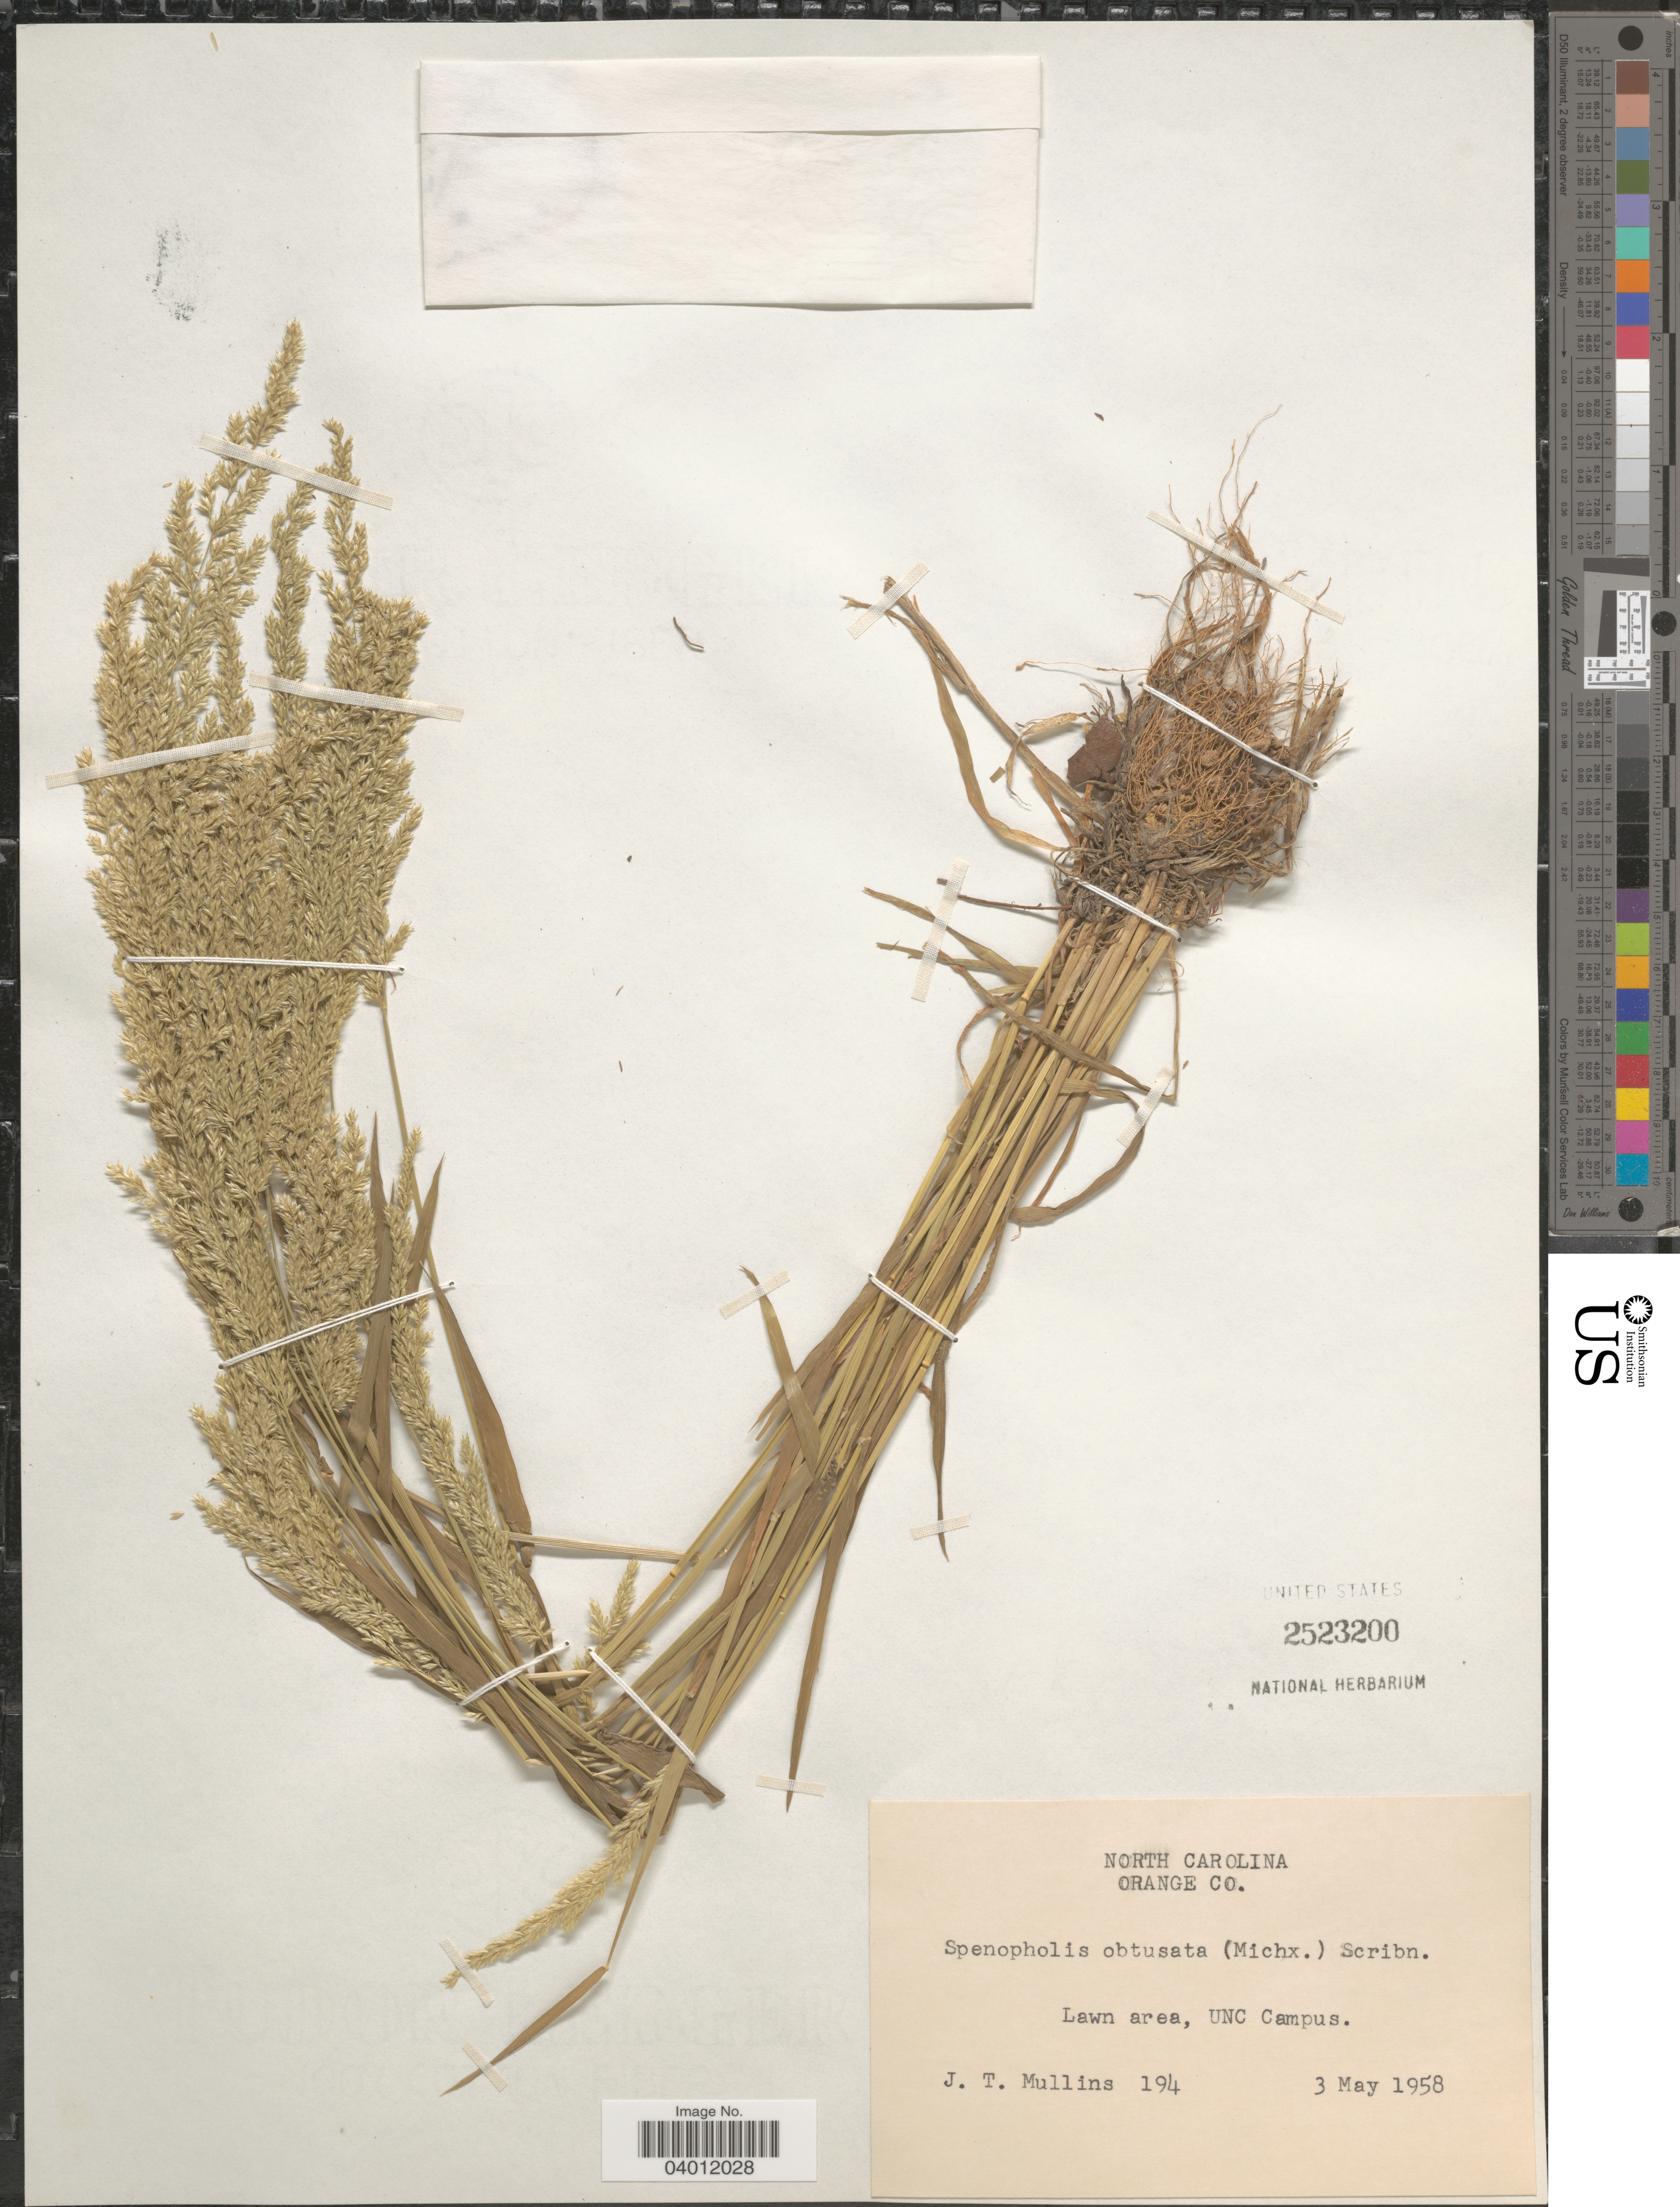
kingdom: Plantae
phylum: Tracheophyta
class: Liliopsida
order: Poales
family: Poaceae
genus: Sphenopholis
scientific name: Sphenopholis obtusata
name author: (Michx.) Scribn.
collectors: J. Mullins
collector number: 194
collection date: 1958-05-03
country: United States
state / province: North Carolina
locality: Orange Co. Lawn area, UNC Campus.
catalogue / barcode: US 2523200